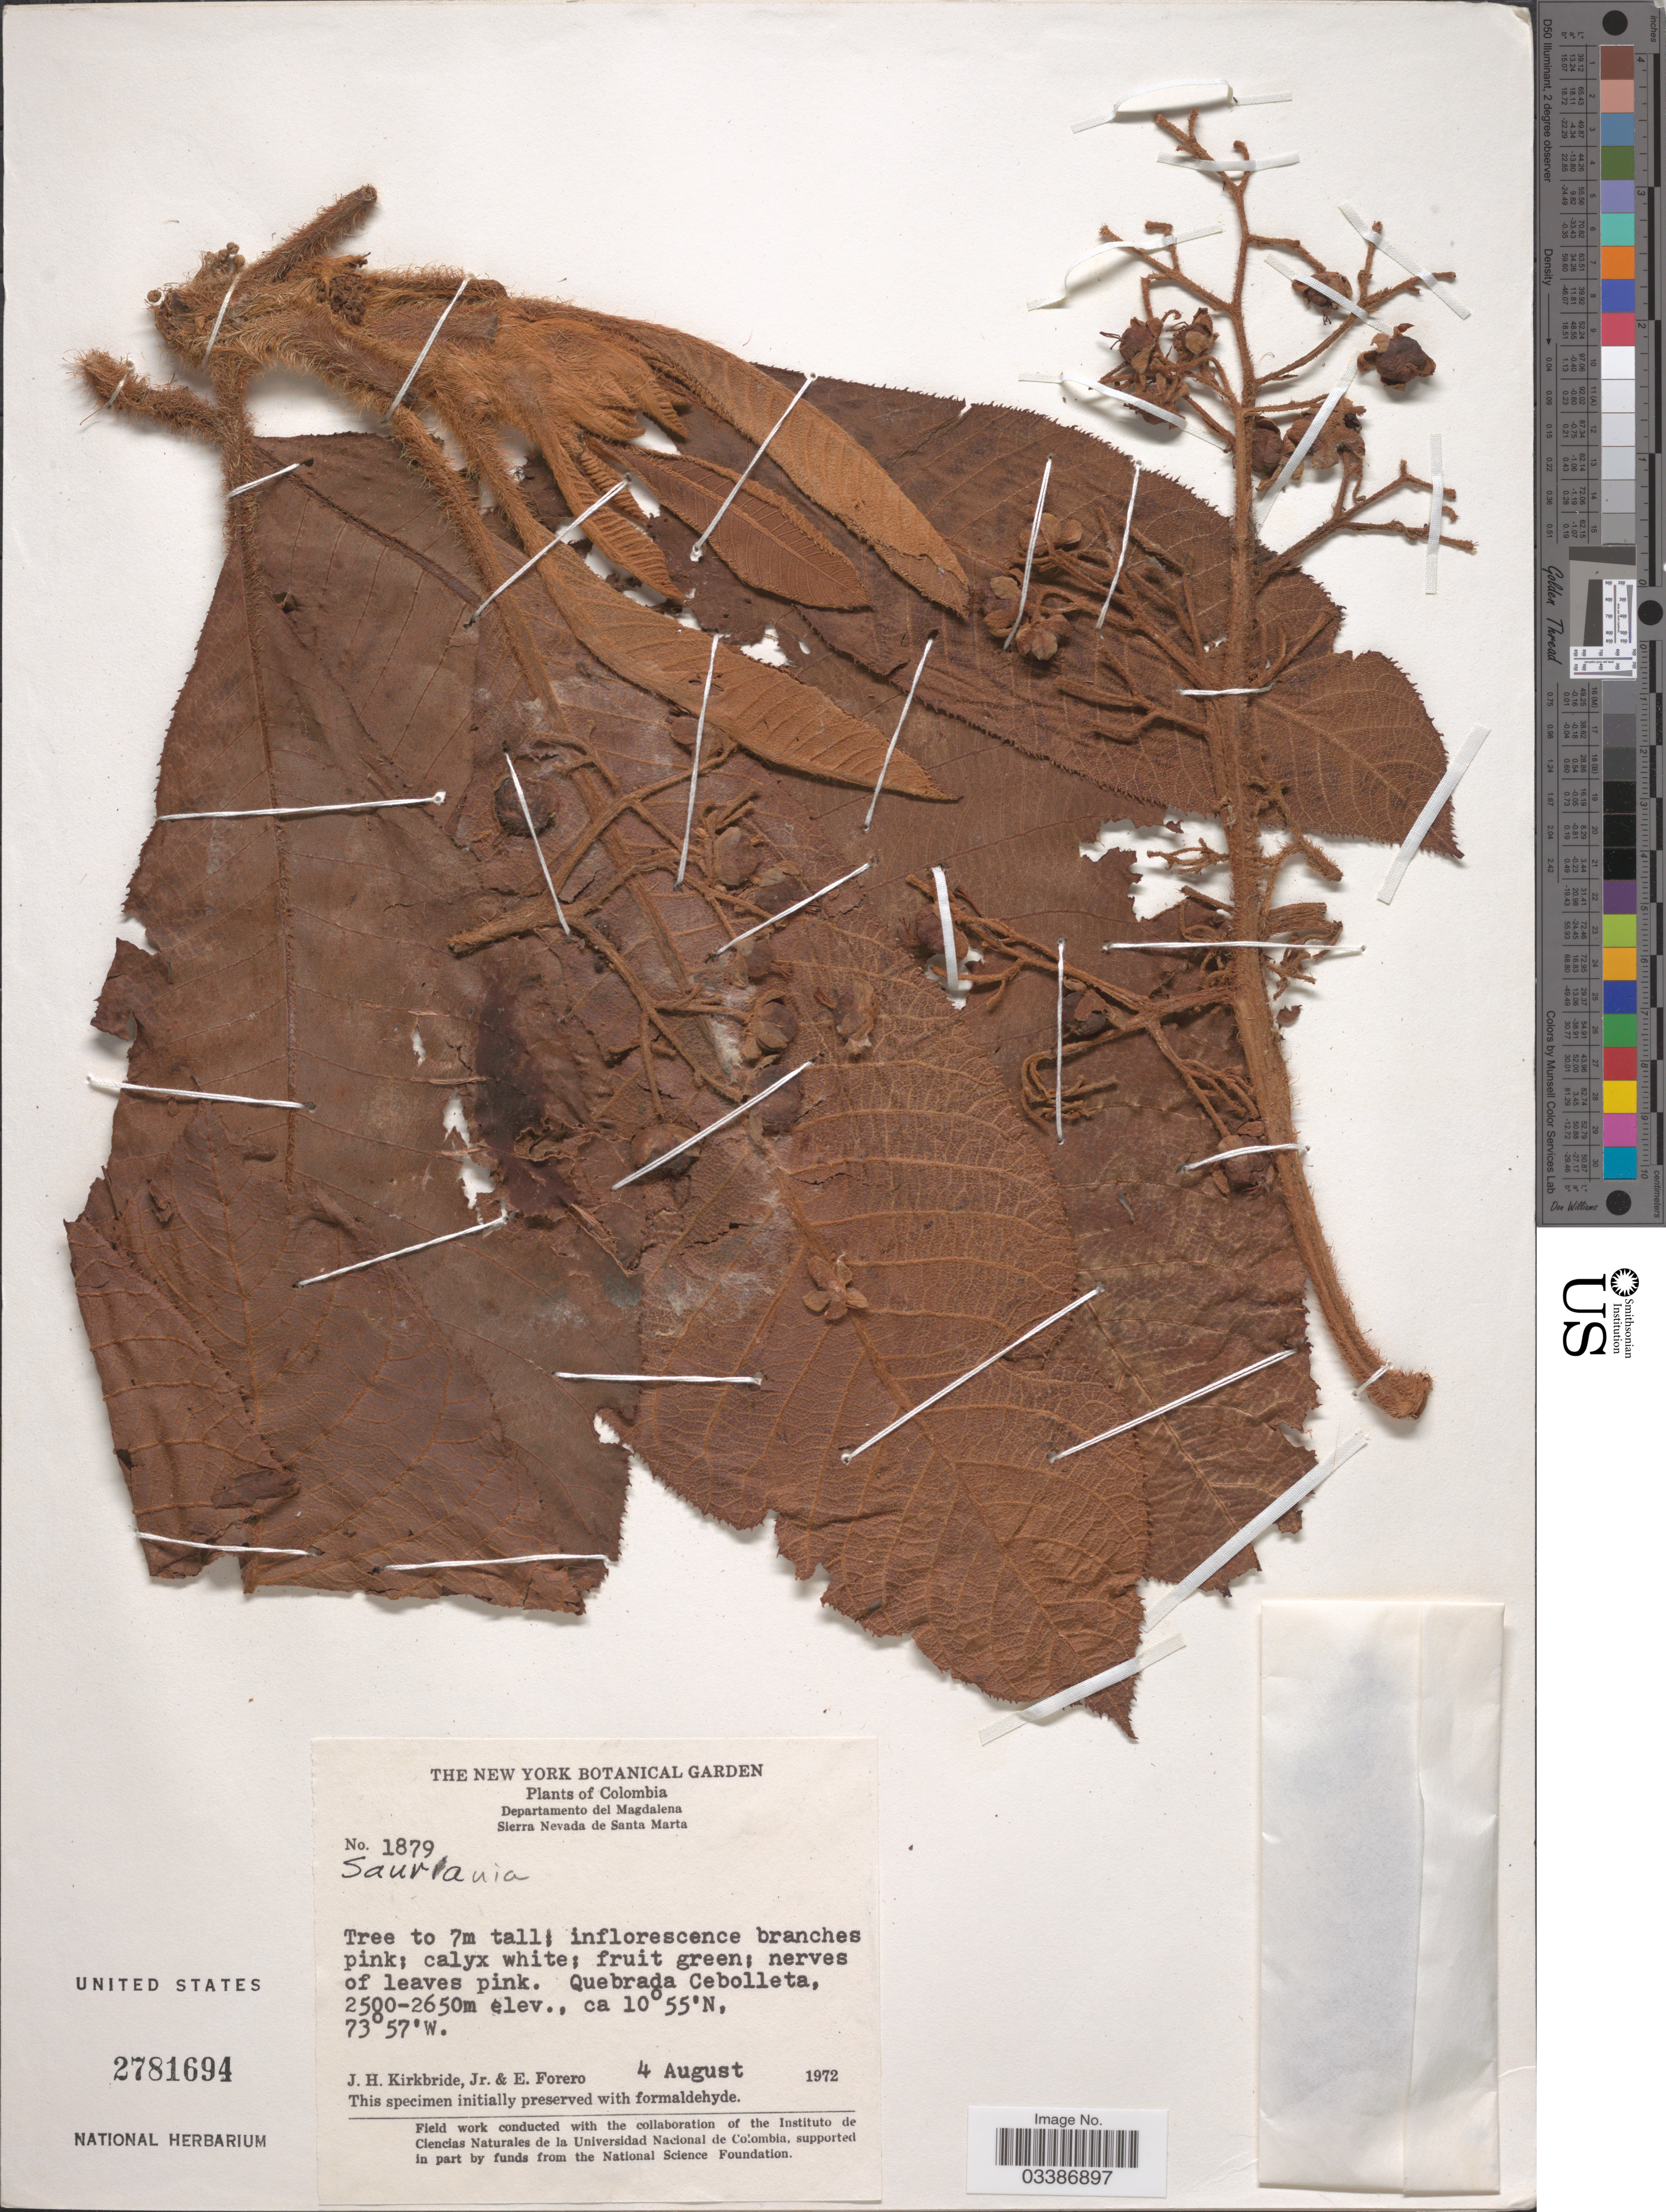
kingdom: Plantae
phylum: Tracheophyta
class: Magnoliopsida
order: Ericales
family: Actinidiaceae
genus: Saurauia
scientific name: Saurauia sp.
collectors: J. H. Kirkbride & E. Forero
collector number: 1879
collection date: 1972-08-04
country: Colombia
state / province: Magdalena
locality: Departamento del Magdalena, Sierra Nevada de Santa Marta. Quebrada Cebolleta.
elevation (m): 2500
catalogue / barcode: US 2781694